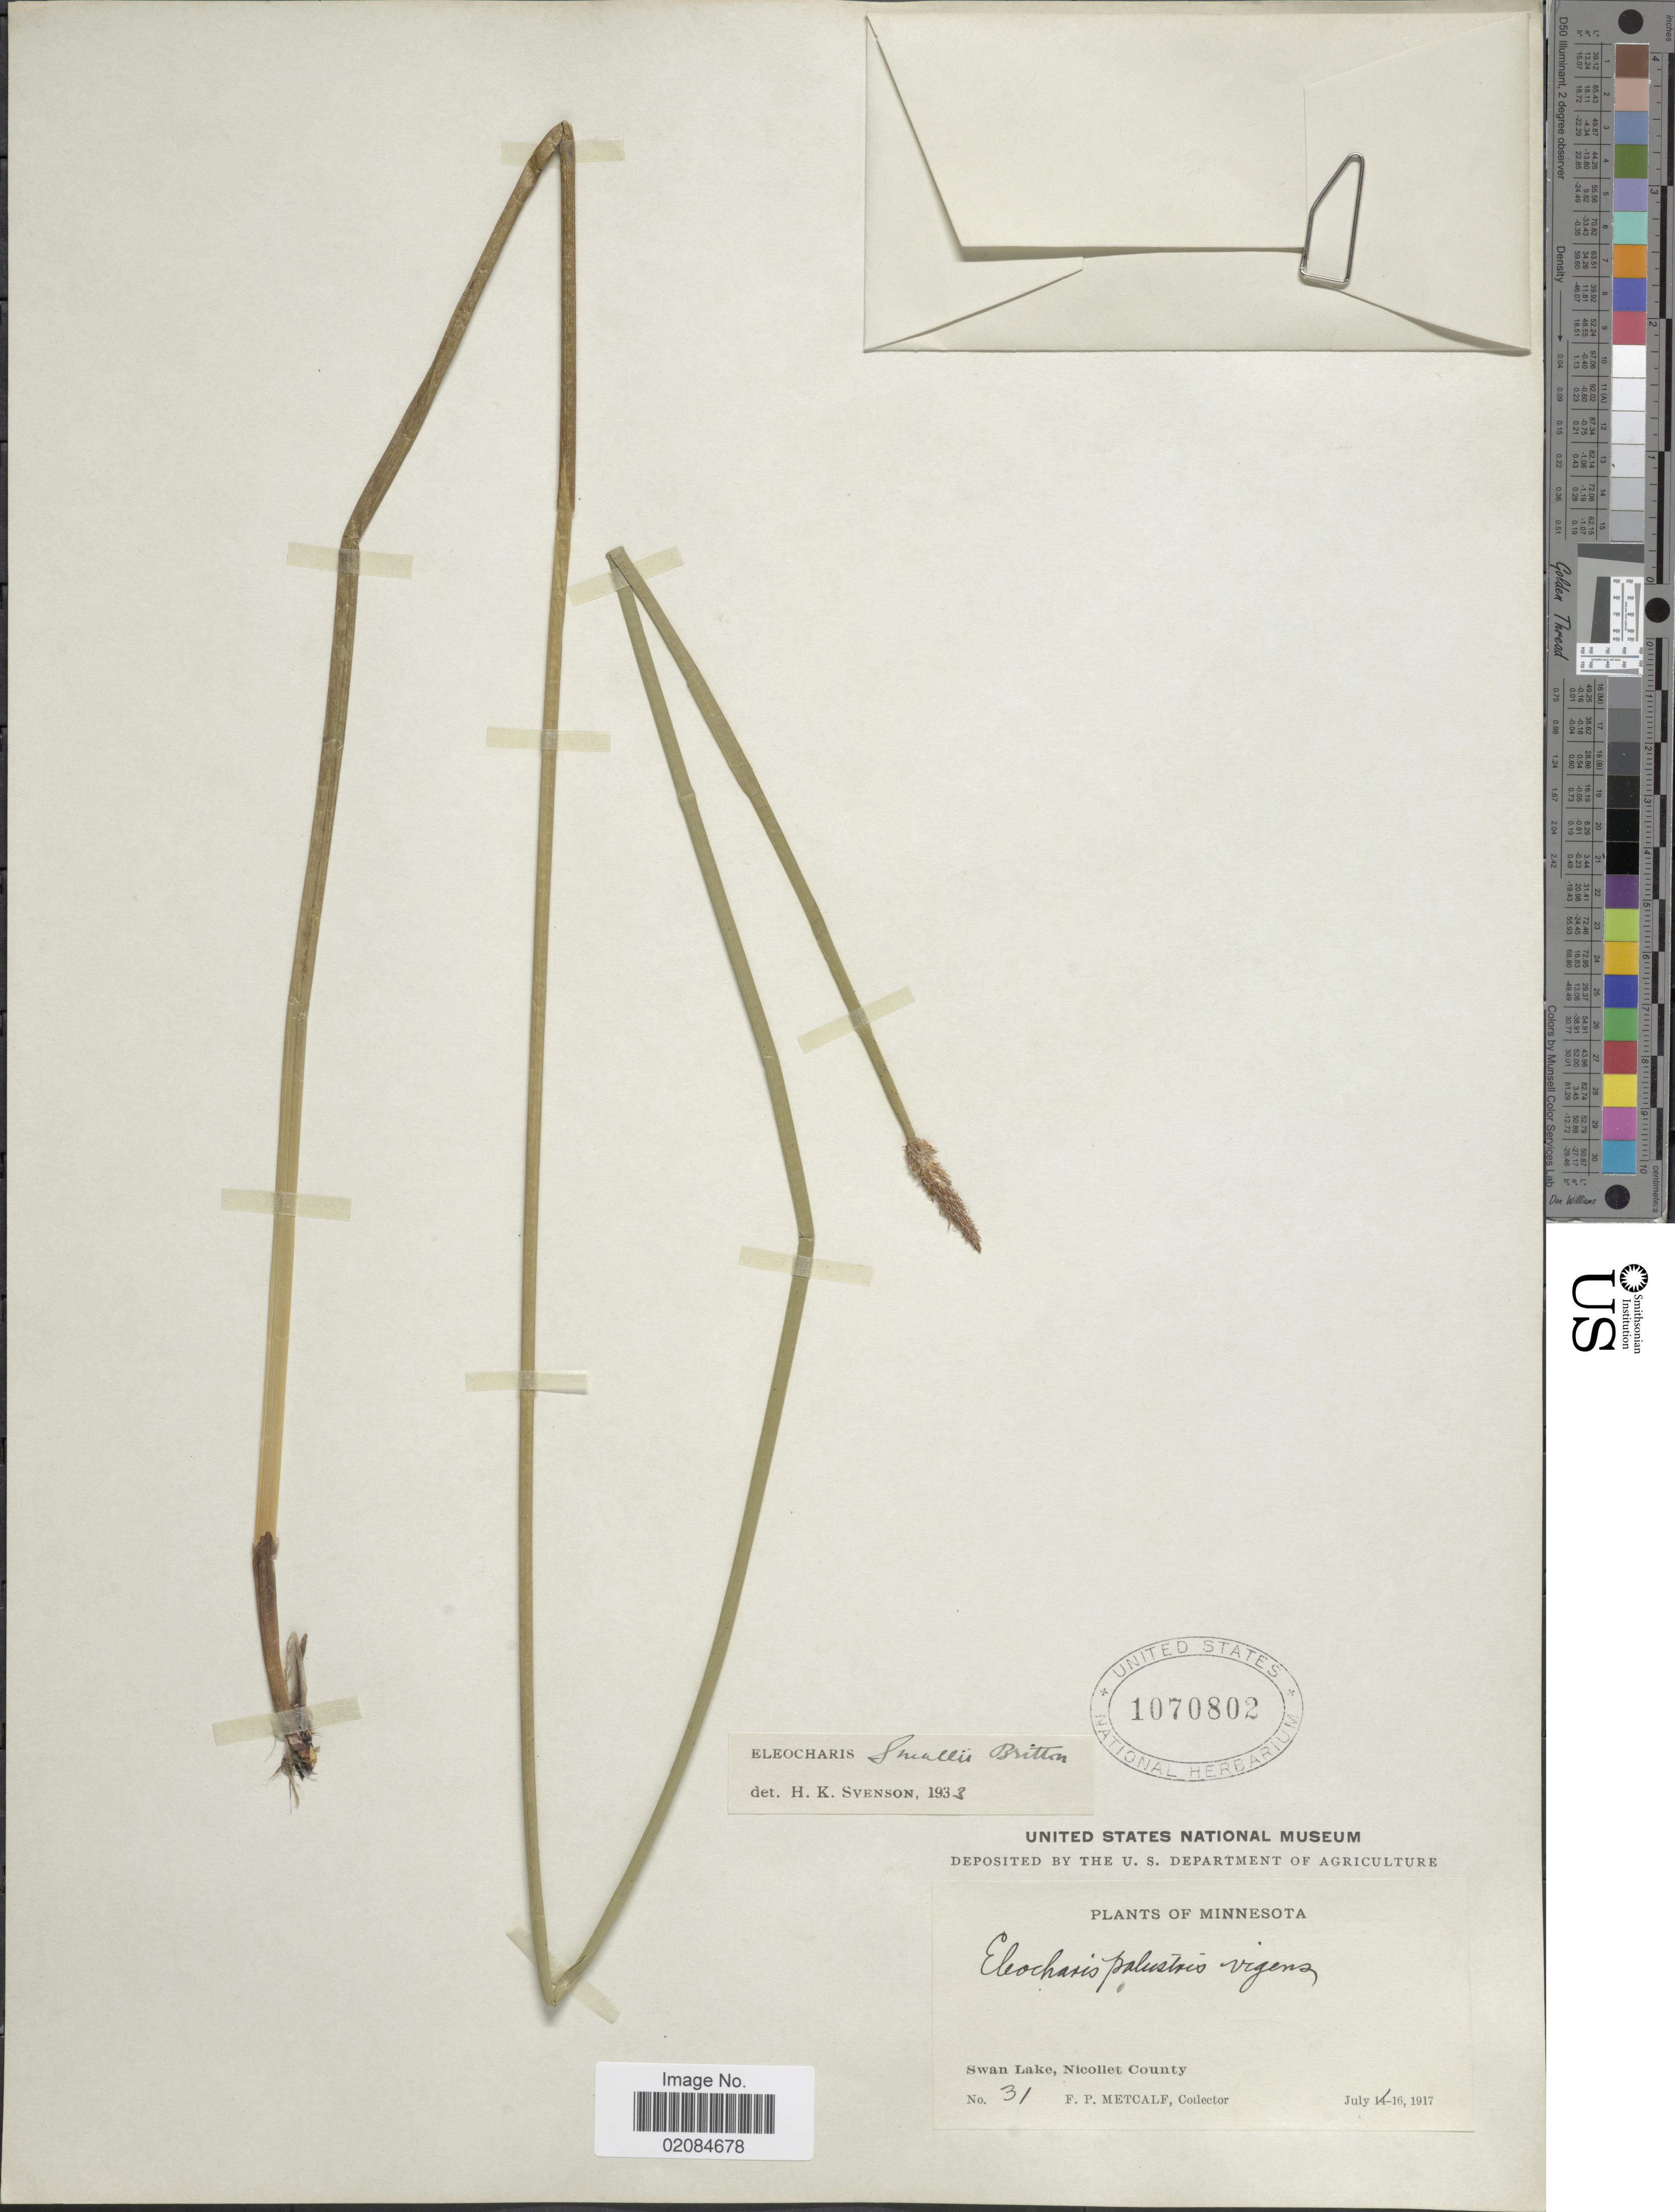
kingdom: Plantae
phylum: Tracheophyta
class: Liliopsida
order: Poales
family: Cyperaceae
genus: Eleocharis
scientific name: Eleocharis palustris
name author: (L.) Roem. & Schult.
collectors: F. Metcalf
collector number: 31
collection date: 1917-07-16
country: United States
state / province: Minnesota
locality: Swan Lake, Nicollet County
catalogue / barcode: US 1070802